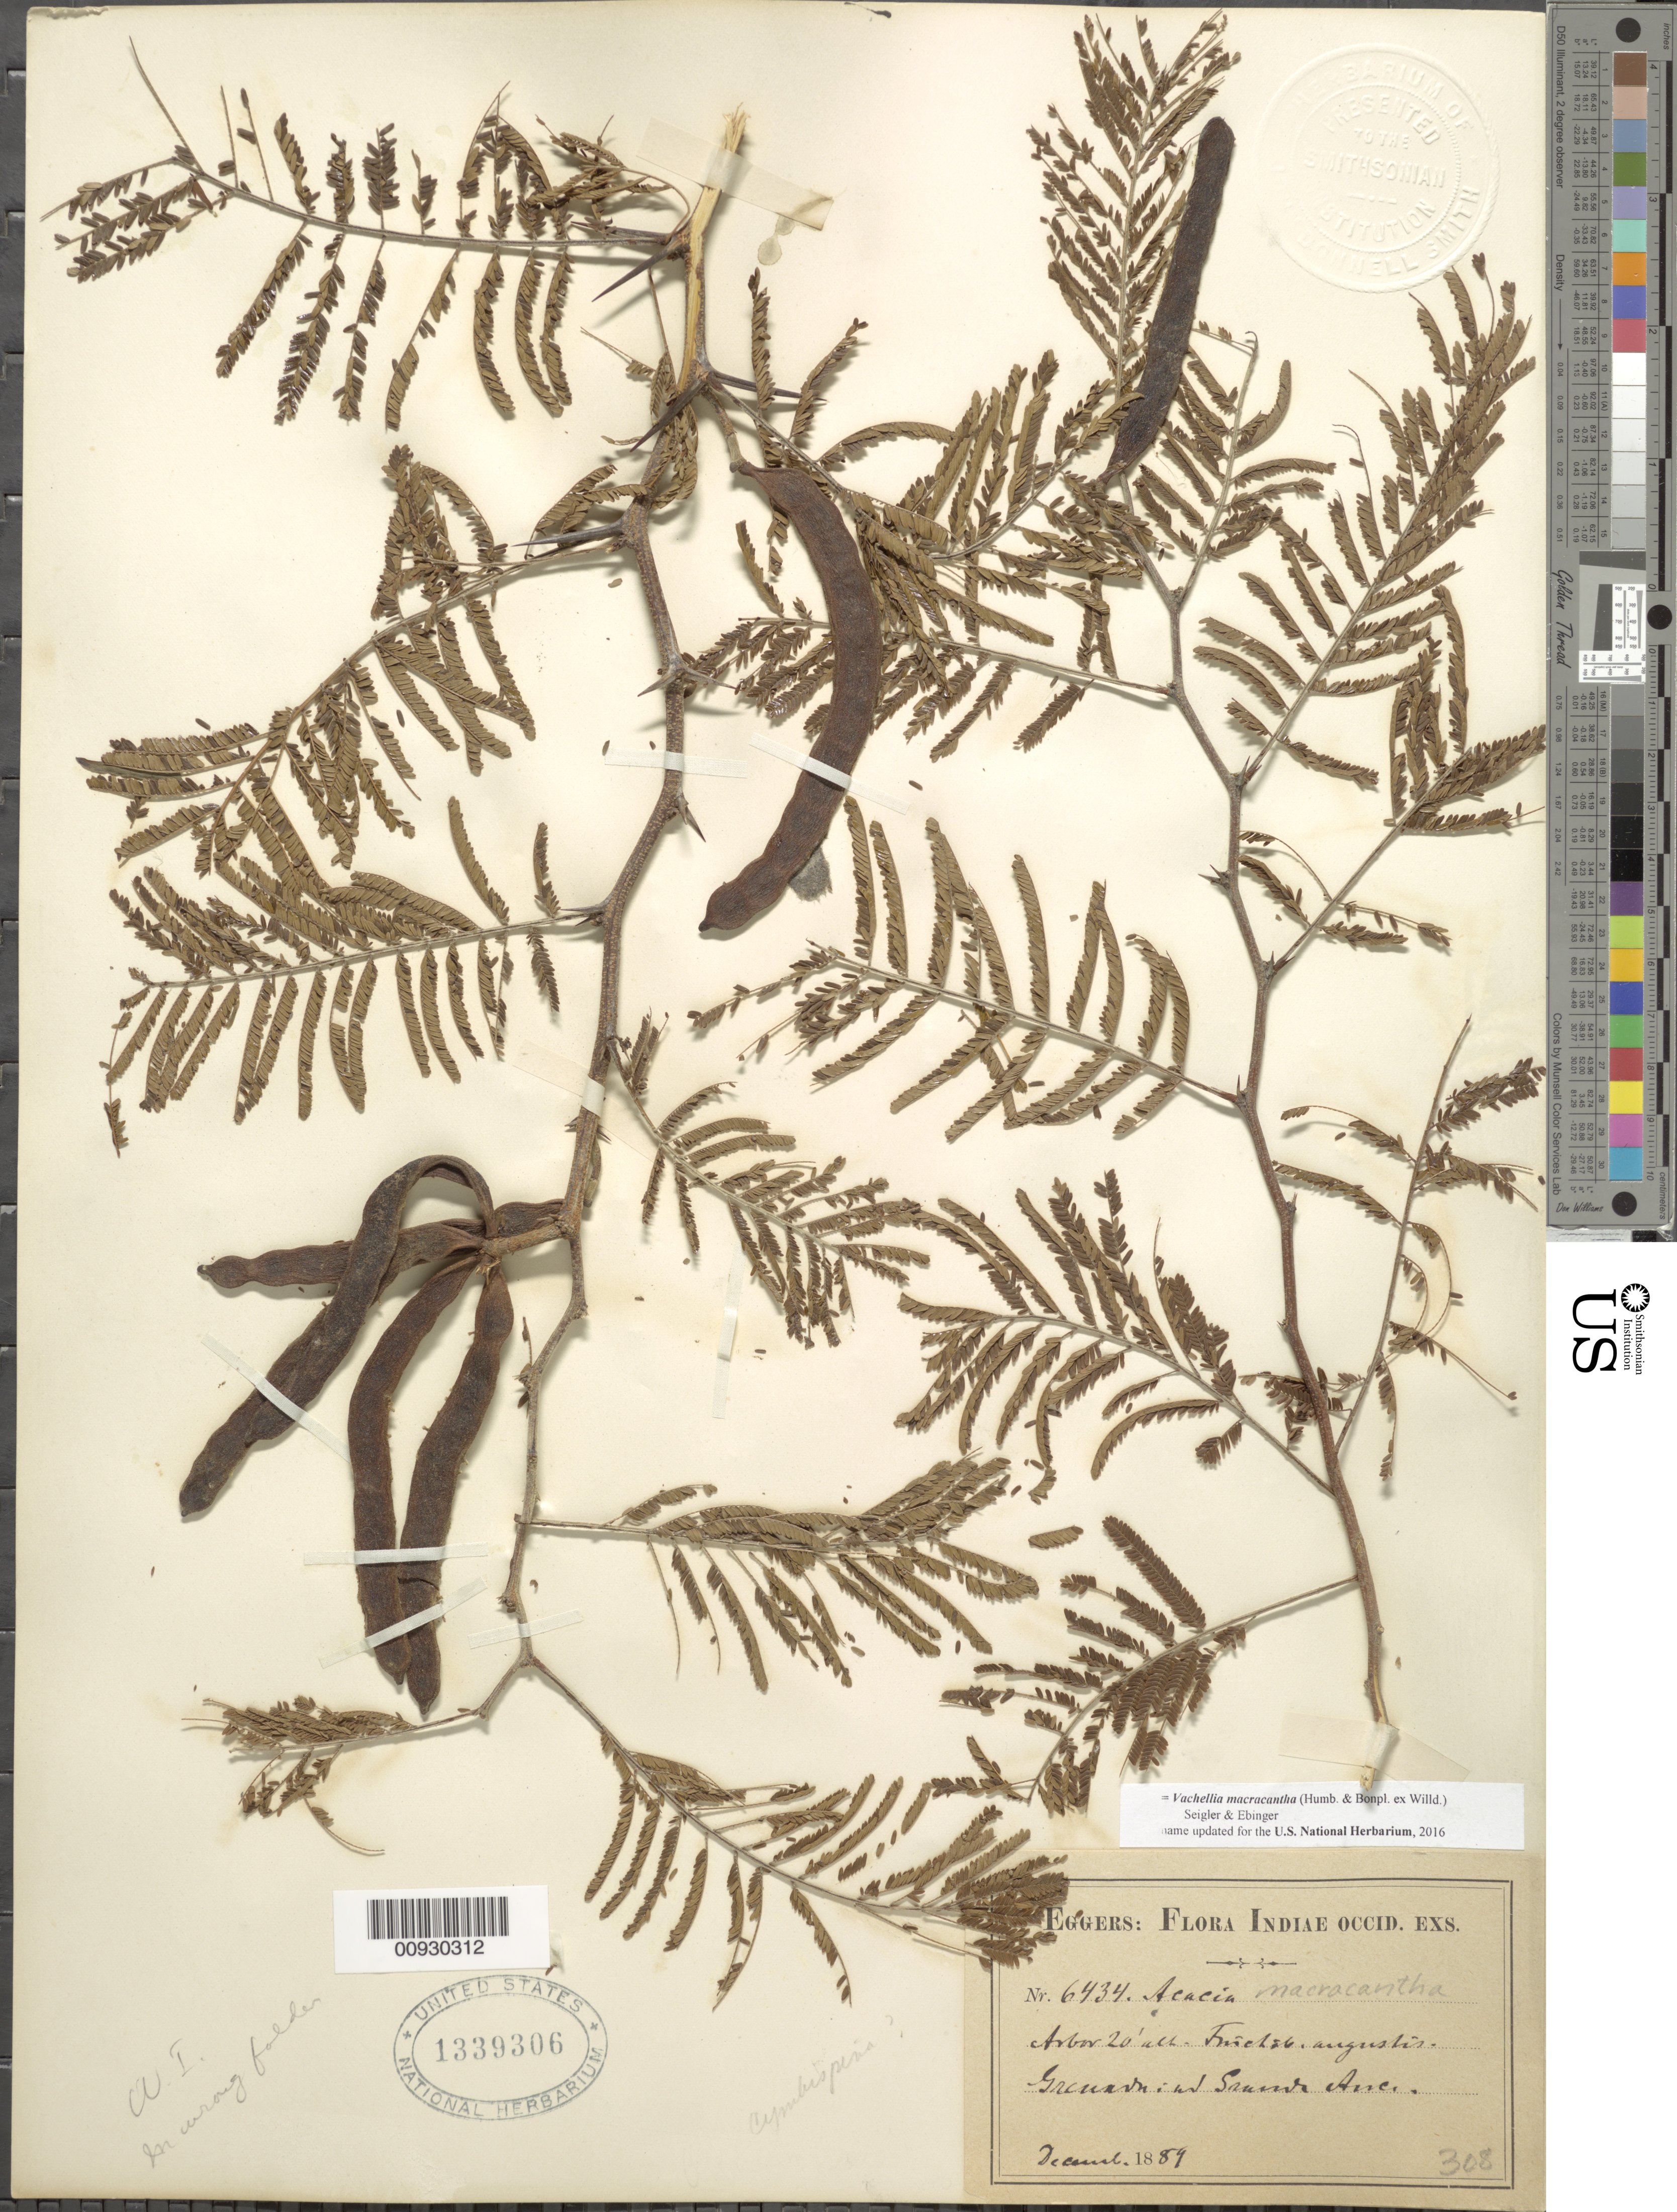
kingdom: Plantae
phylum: Tracheophyta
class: Magnoliopsida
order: Fabales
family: Fabaceae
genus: Vachellia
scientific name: Vachellia macracantha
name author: (Humb. & Bonpl. ex Willd.) Seigler & Ebinger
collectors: H. F. A. von Eggers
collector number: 308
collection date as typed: Dec 1889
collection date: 1889-12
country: Grenada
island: Grenada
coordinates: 0 N, 0 E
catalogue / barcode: US 1339306